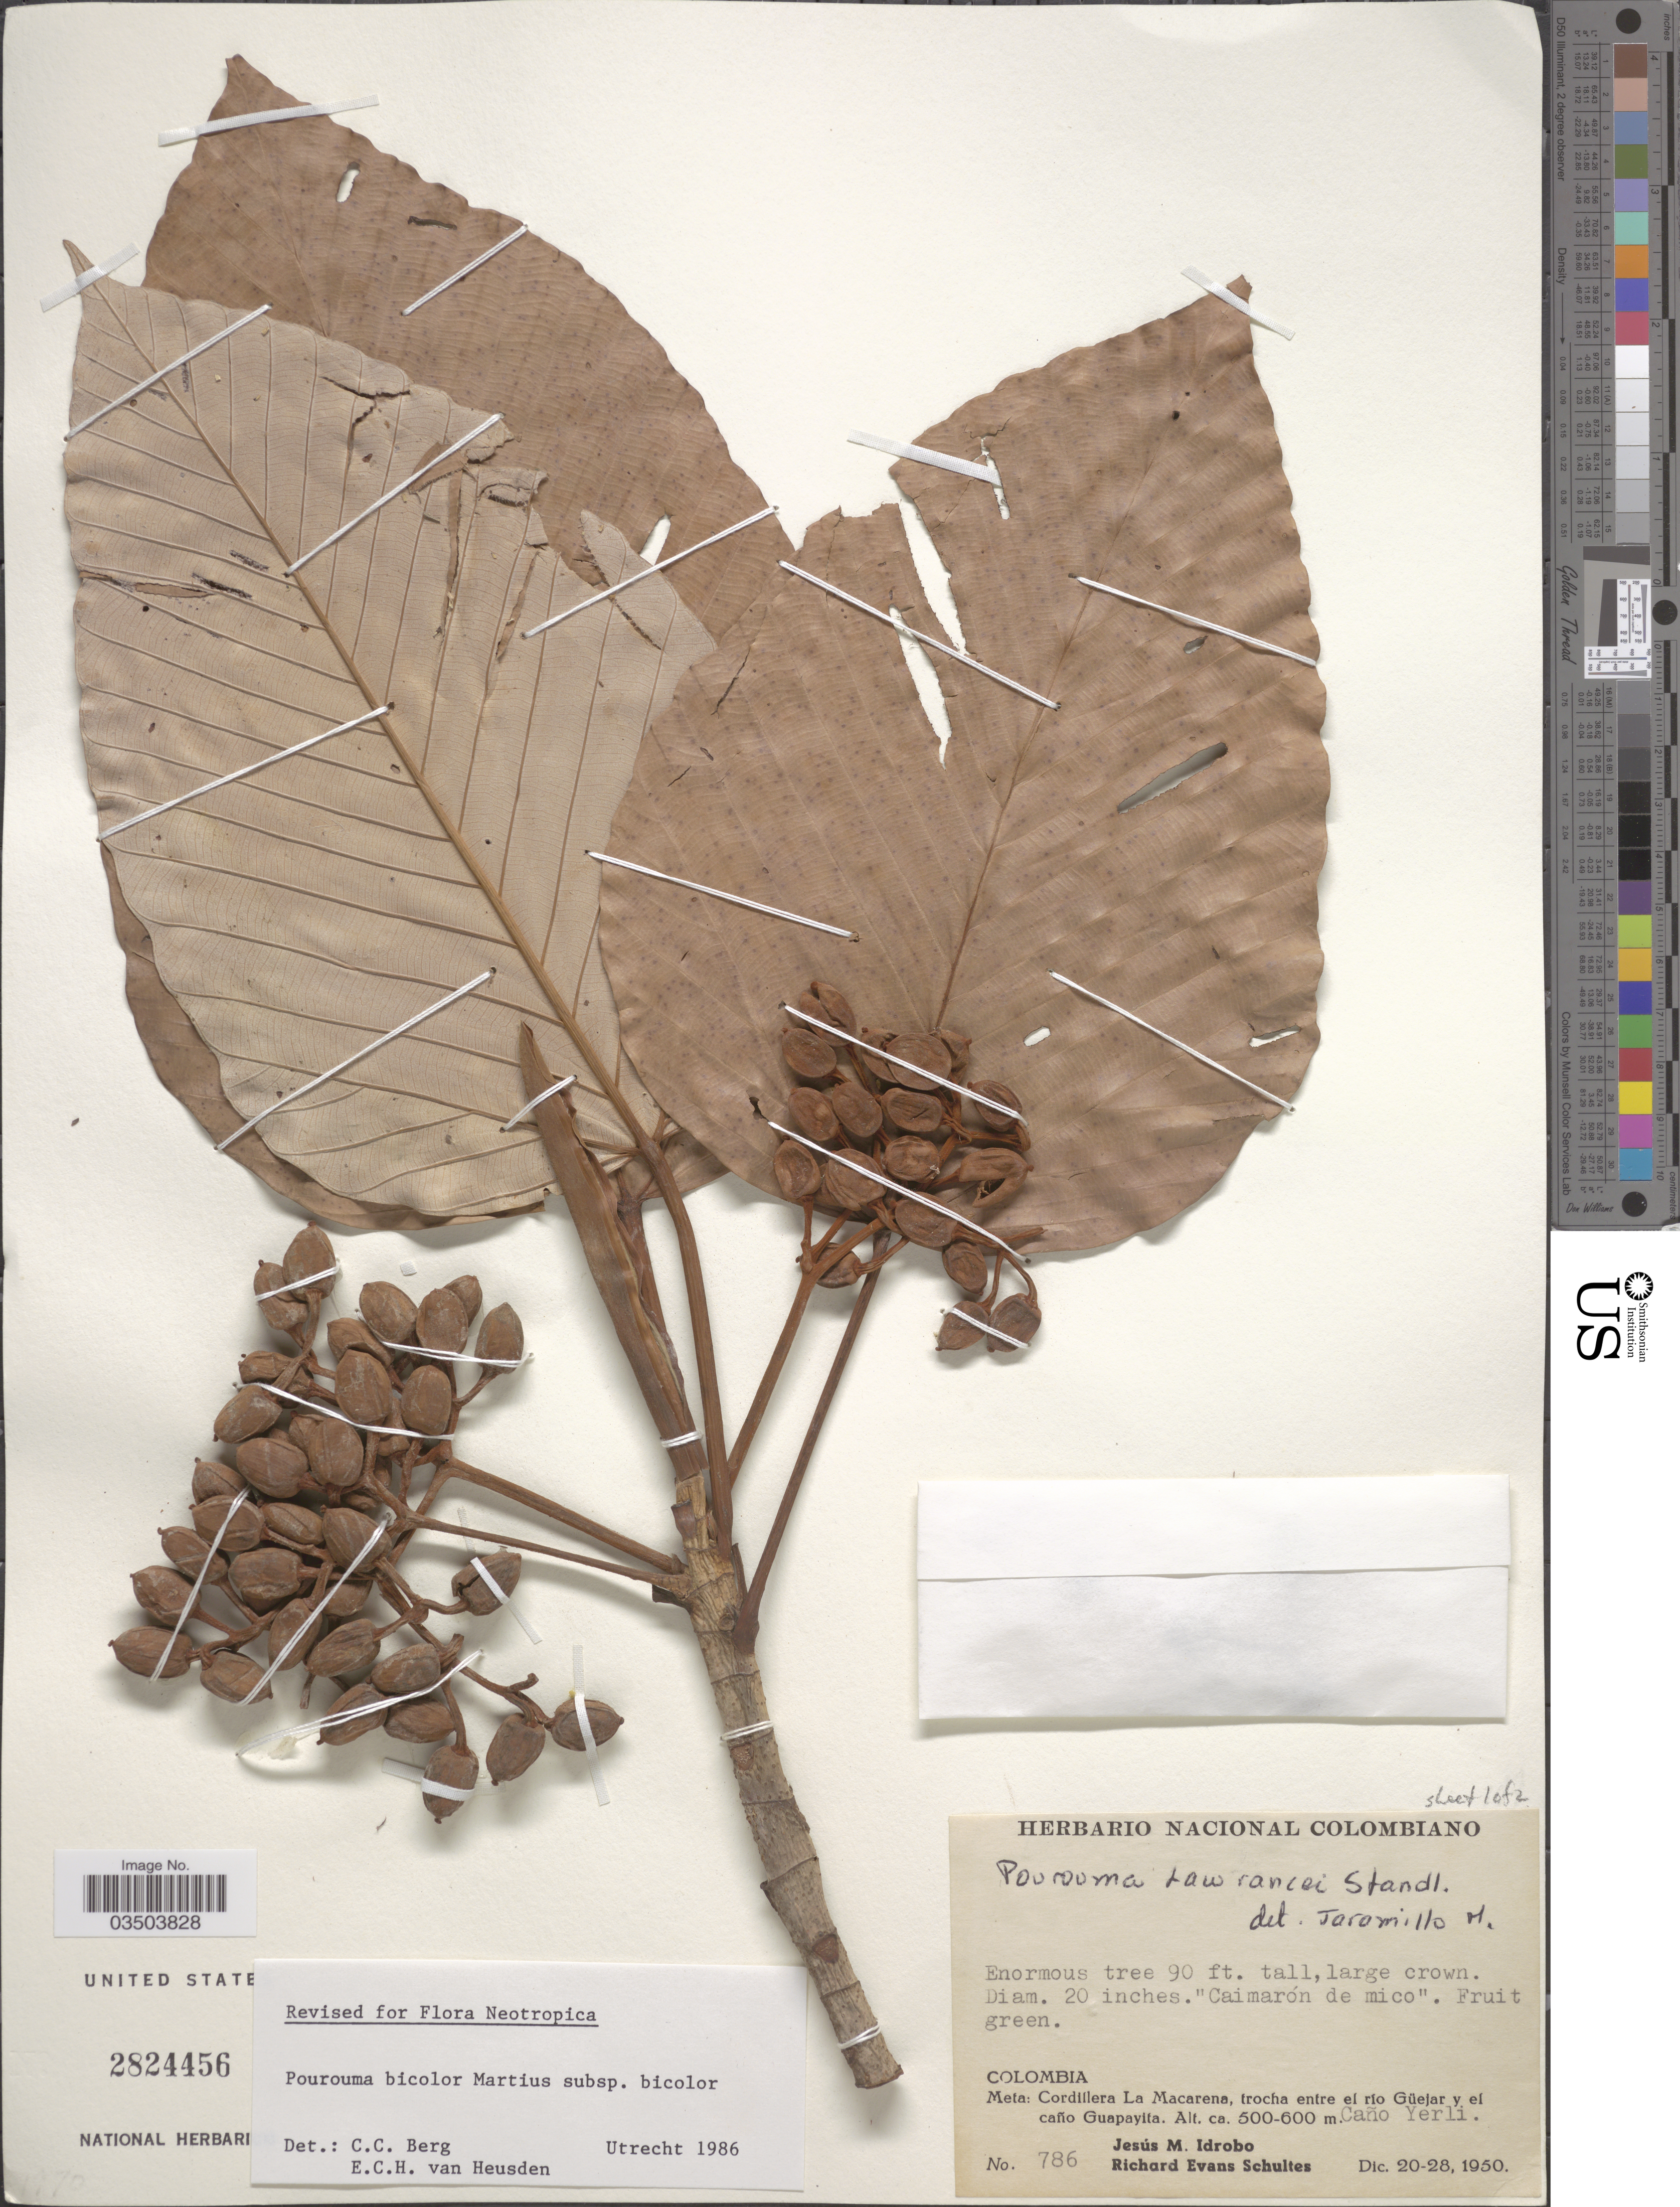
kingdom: Plantae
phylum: Tracheophyta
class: Magnoliopsida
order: Rosales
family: Urticaceae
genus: Pourouma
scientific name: Pourouma bicolor subsp. bicolor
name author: Mart.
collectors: J. M. Idrobo & R. E. Schultes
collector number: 786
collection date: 1950-12-20/1950-12-28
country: Colombia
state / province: Meta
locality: Cordillera La Macarena, trocha entre el río Güejar y el caño Guapayita. Caño Yerli.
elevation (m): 500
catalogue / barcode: US 2824456